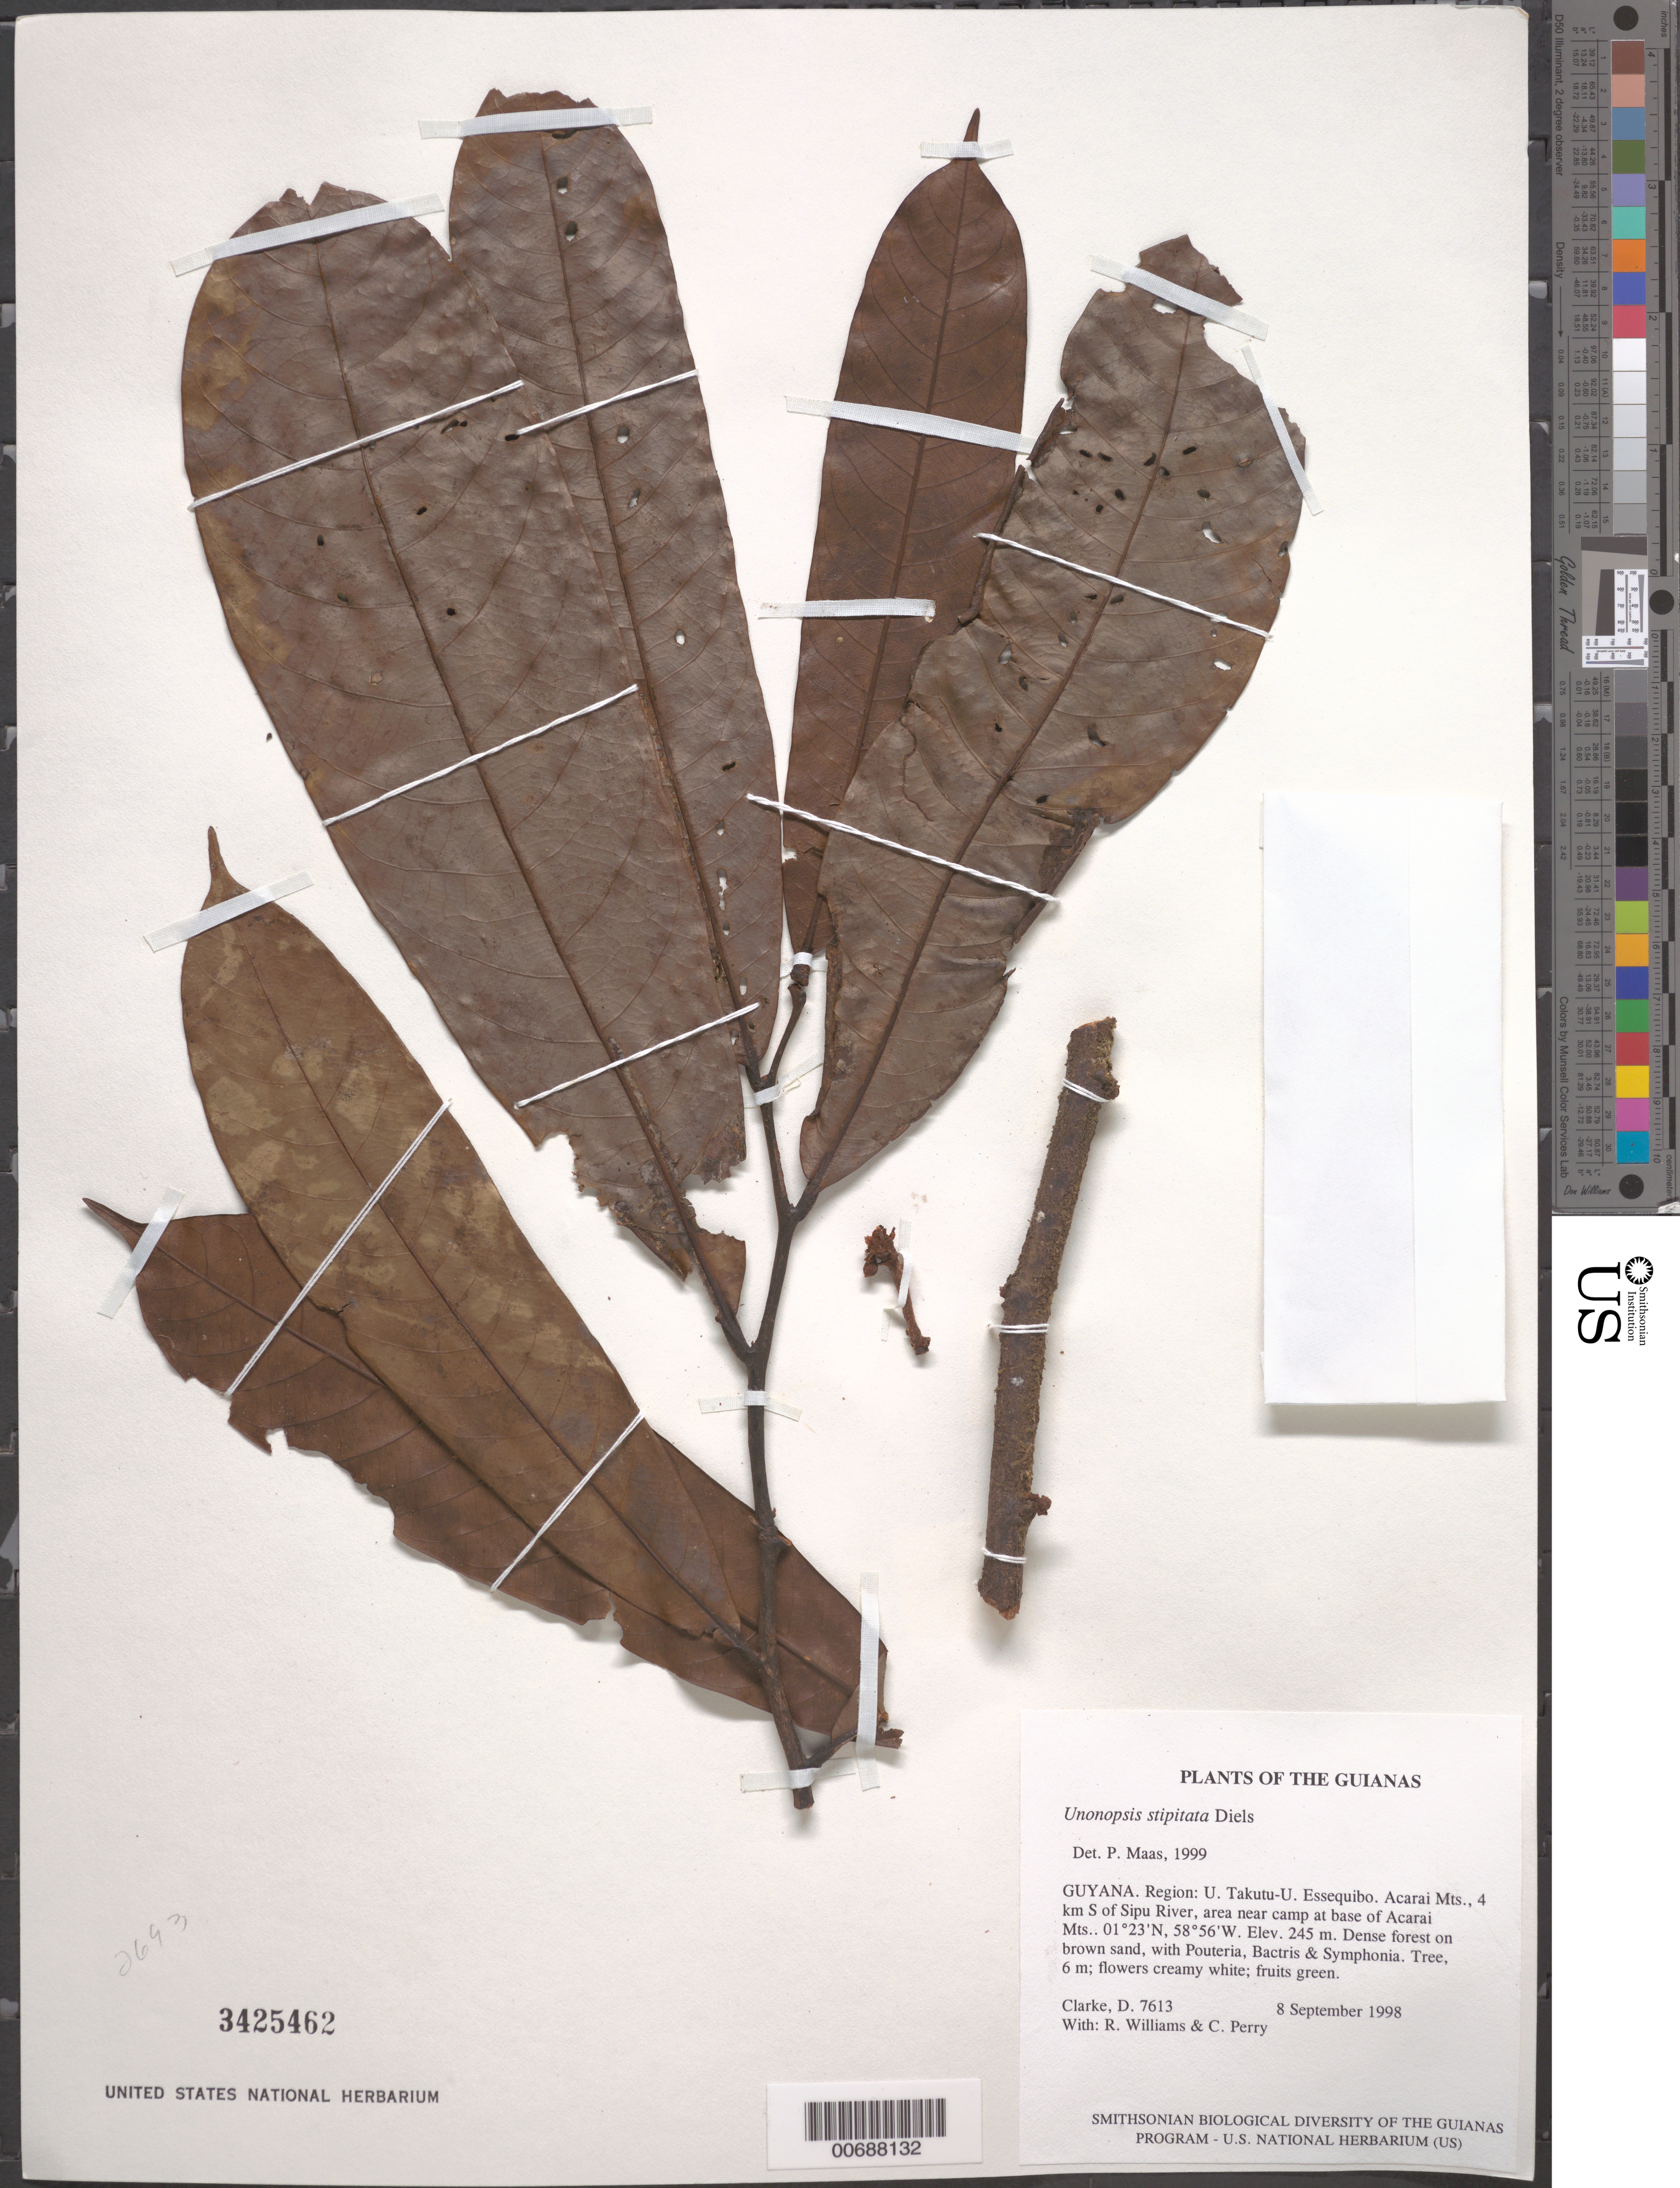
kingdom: Plantae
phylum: Tracheophyta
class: Magnoliopsida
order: Magnoliales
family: Annonaceae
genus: Unonopsis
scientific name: Unonopsis stipitata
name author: Diels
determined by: Maas, Paul J. M.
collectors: H. D. Clarke, R. Williams & C. Perry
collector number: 7613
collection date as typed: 8 September 1998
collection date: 1998-09-08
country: Guyana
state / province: U. Takutu-U. Essequibo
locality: Acarai Mts., 4 km S of Sipu River, area near camp at base of Acarai Mts.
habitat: Dense forest on brown sand, with Pouteria, Bactris & Symphonia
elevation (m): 245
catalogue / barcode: US 3425462